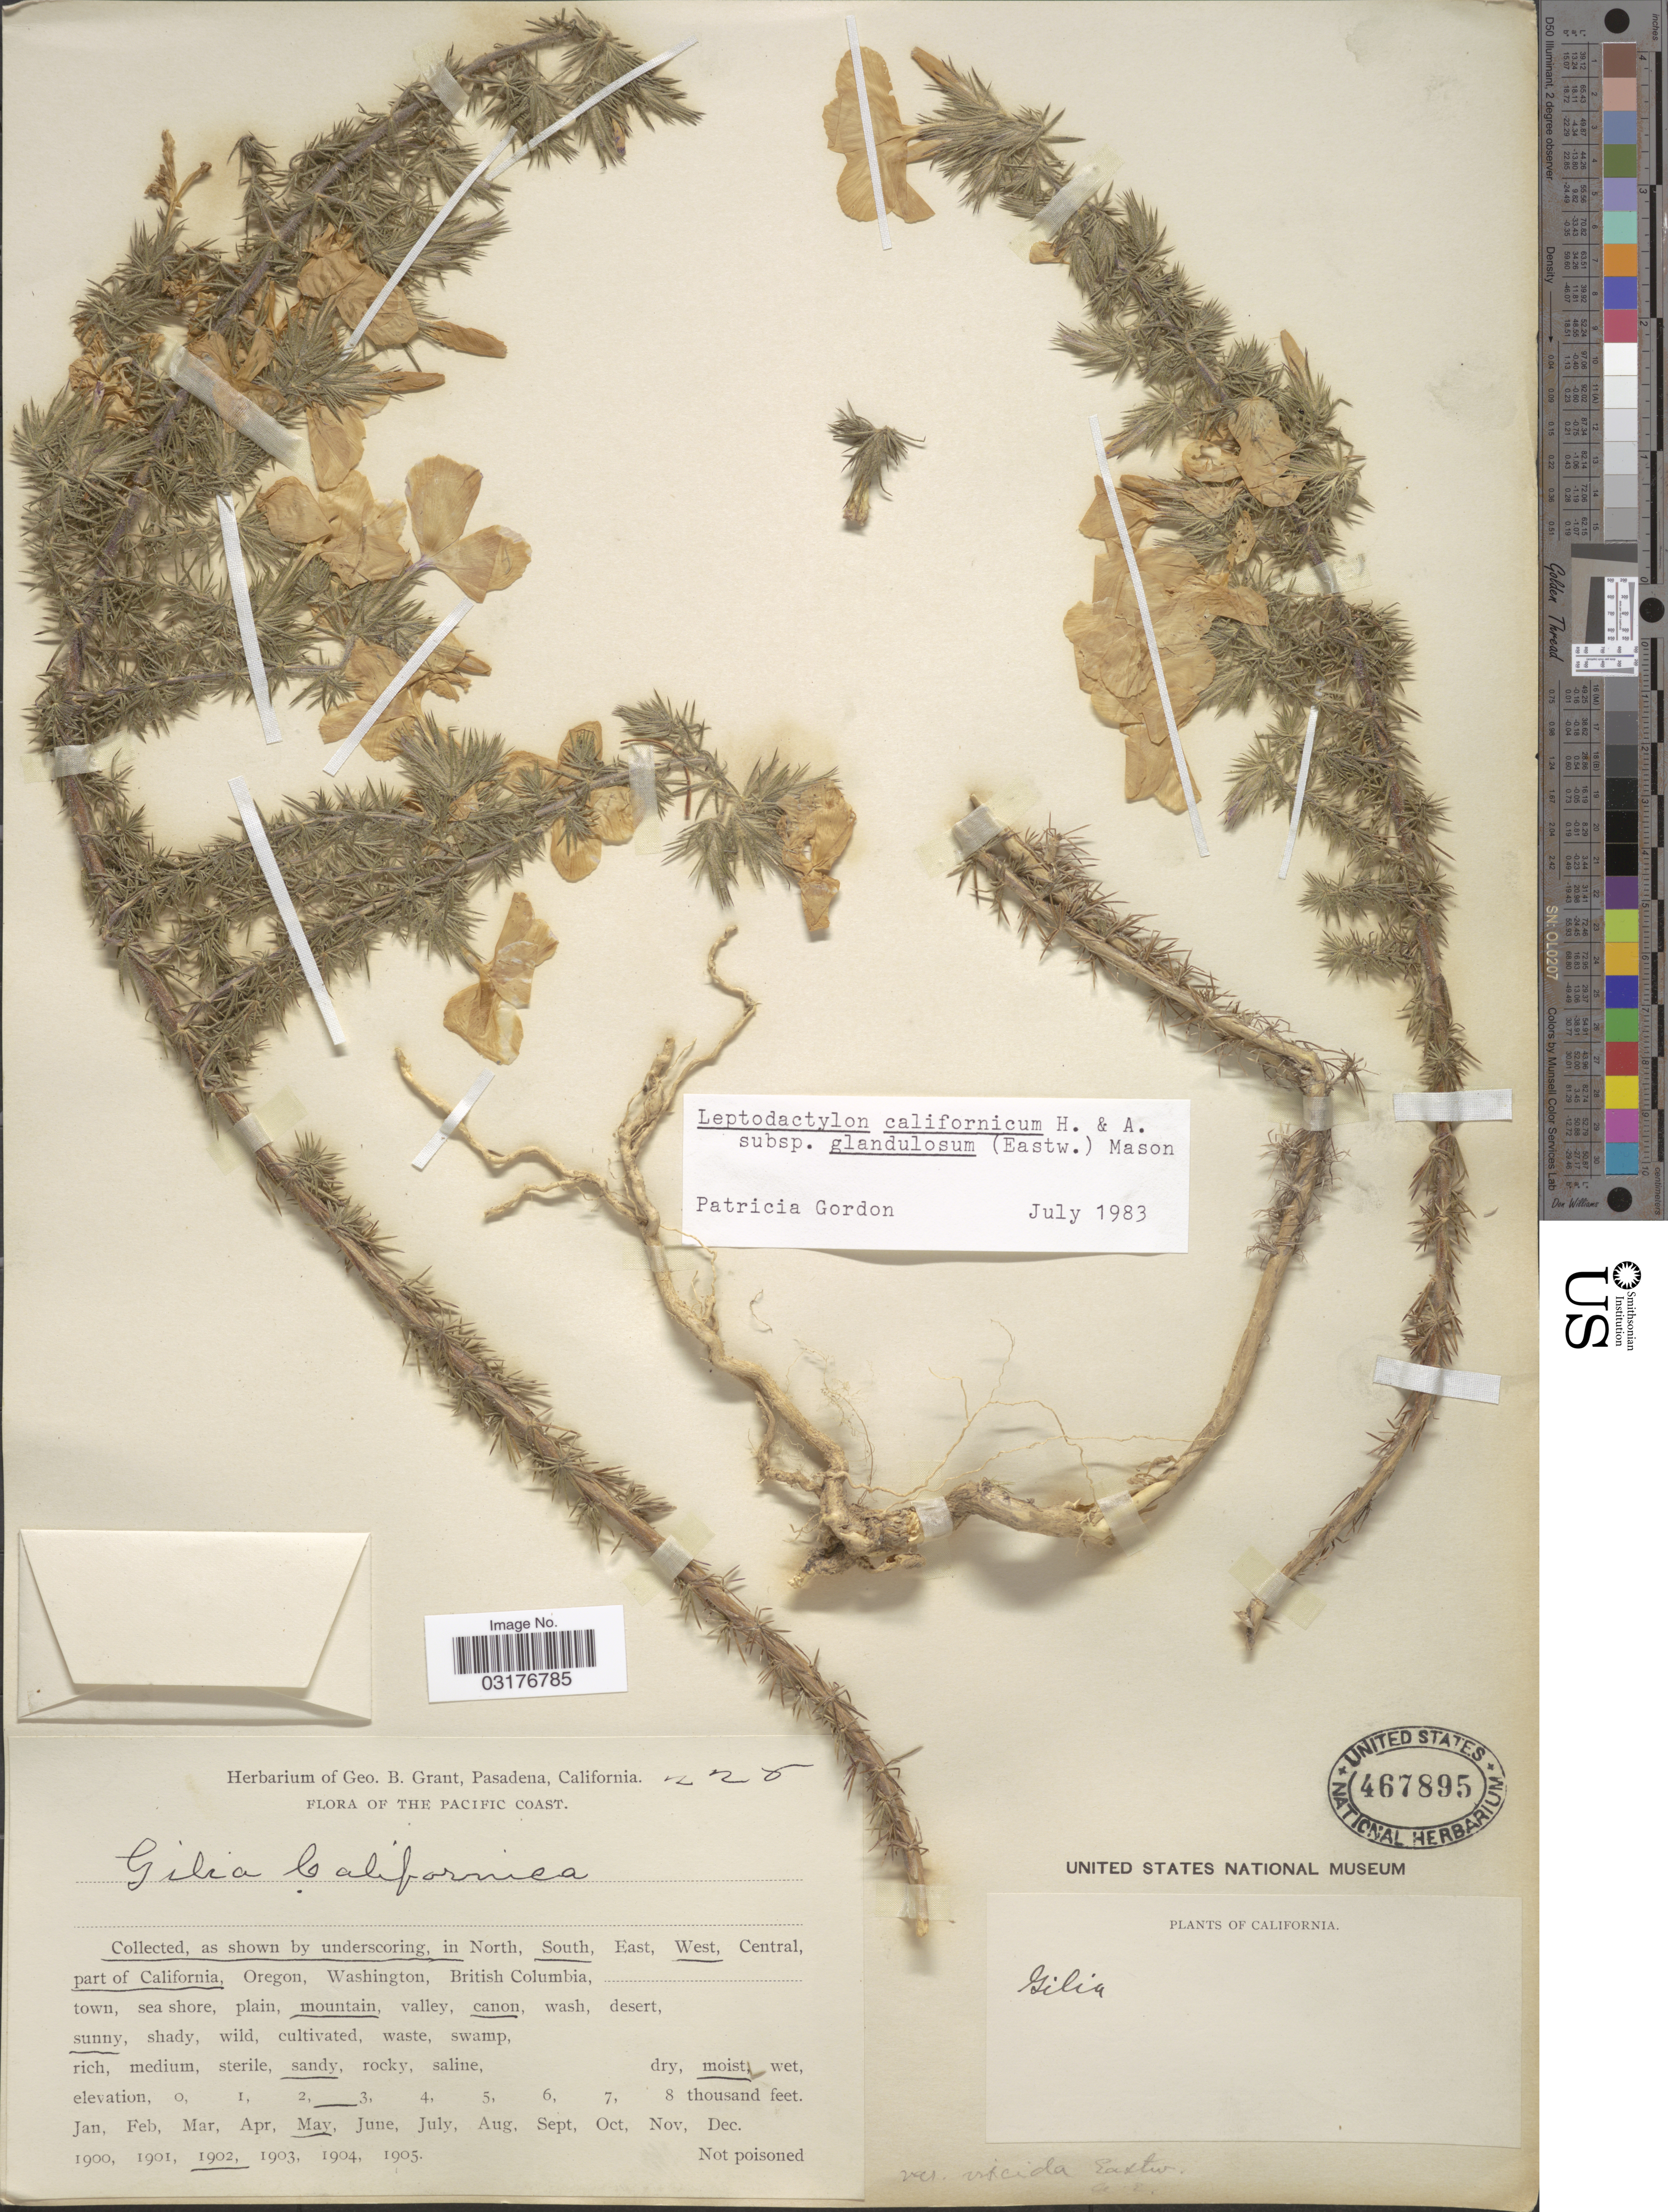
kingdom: Plantae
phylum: Tracheophyta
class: Magnoliopsida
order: Ericales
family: Polemoniaceae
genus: Linanthus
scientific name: Linanthus californicus subsp. glandulosus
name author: (Eastw.) J.M. Porter & R. Patt.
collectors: ex herb. Geo. B. Grant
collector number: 226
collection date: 1902-05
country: United States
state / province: California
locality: Pacific Coast. South, West part of California.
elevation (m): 610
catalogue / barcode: US 467895